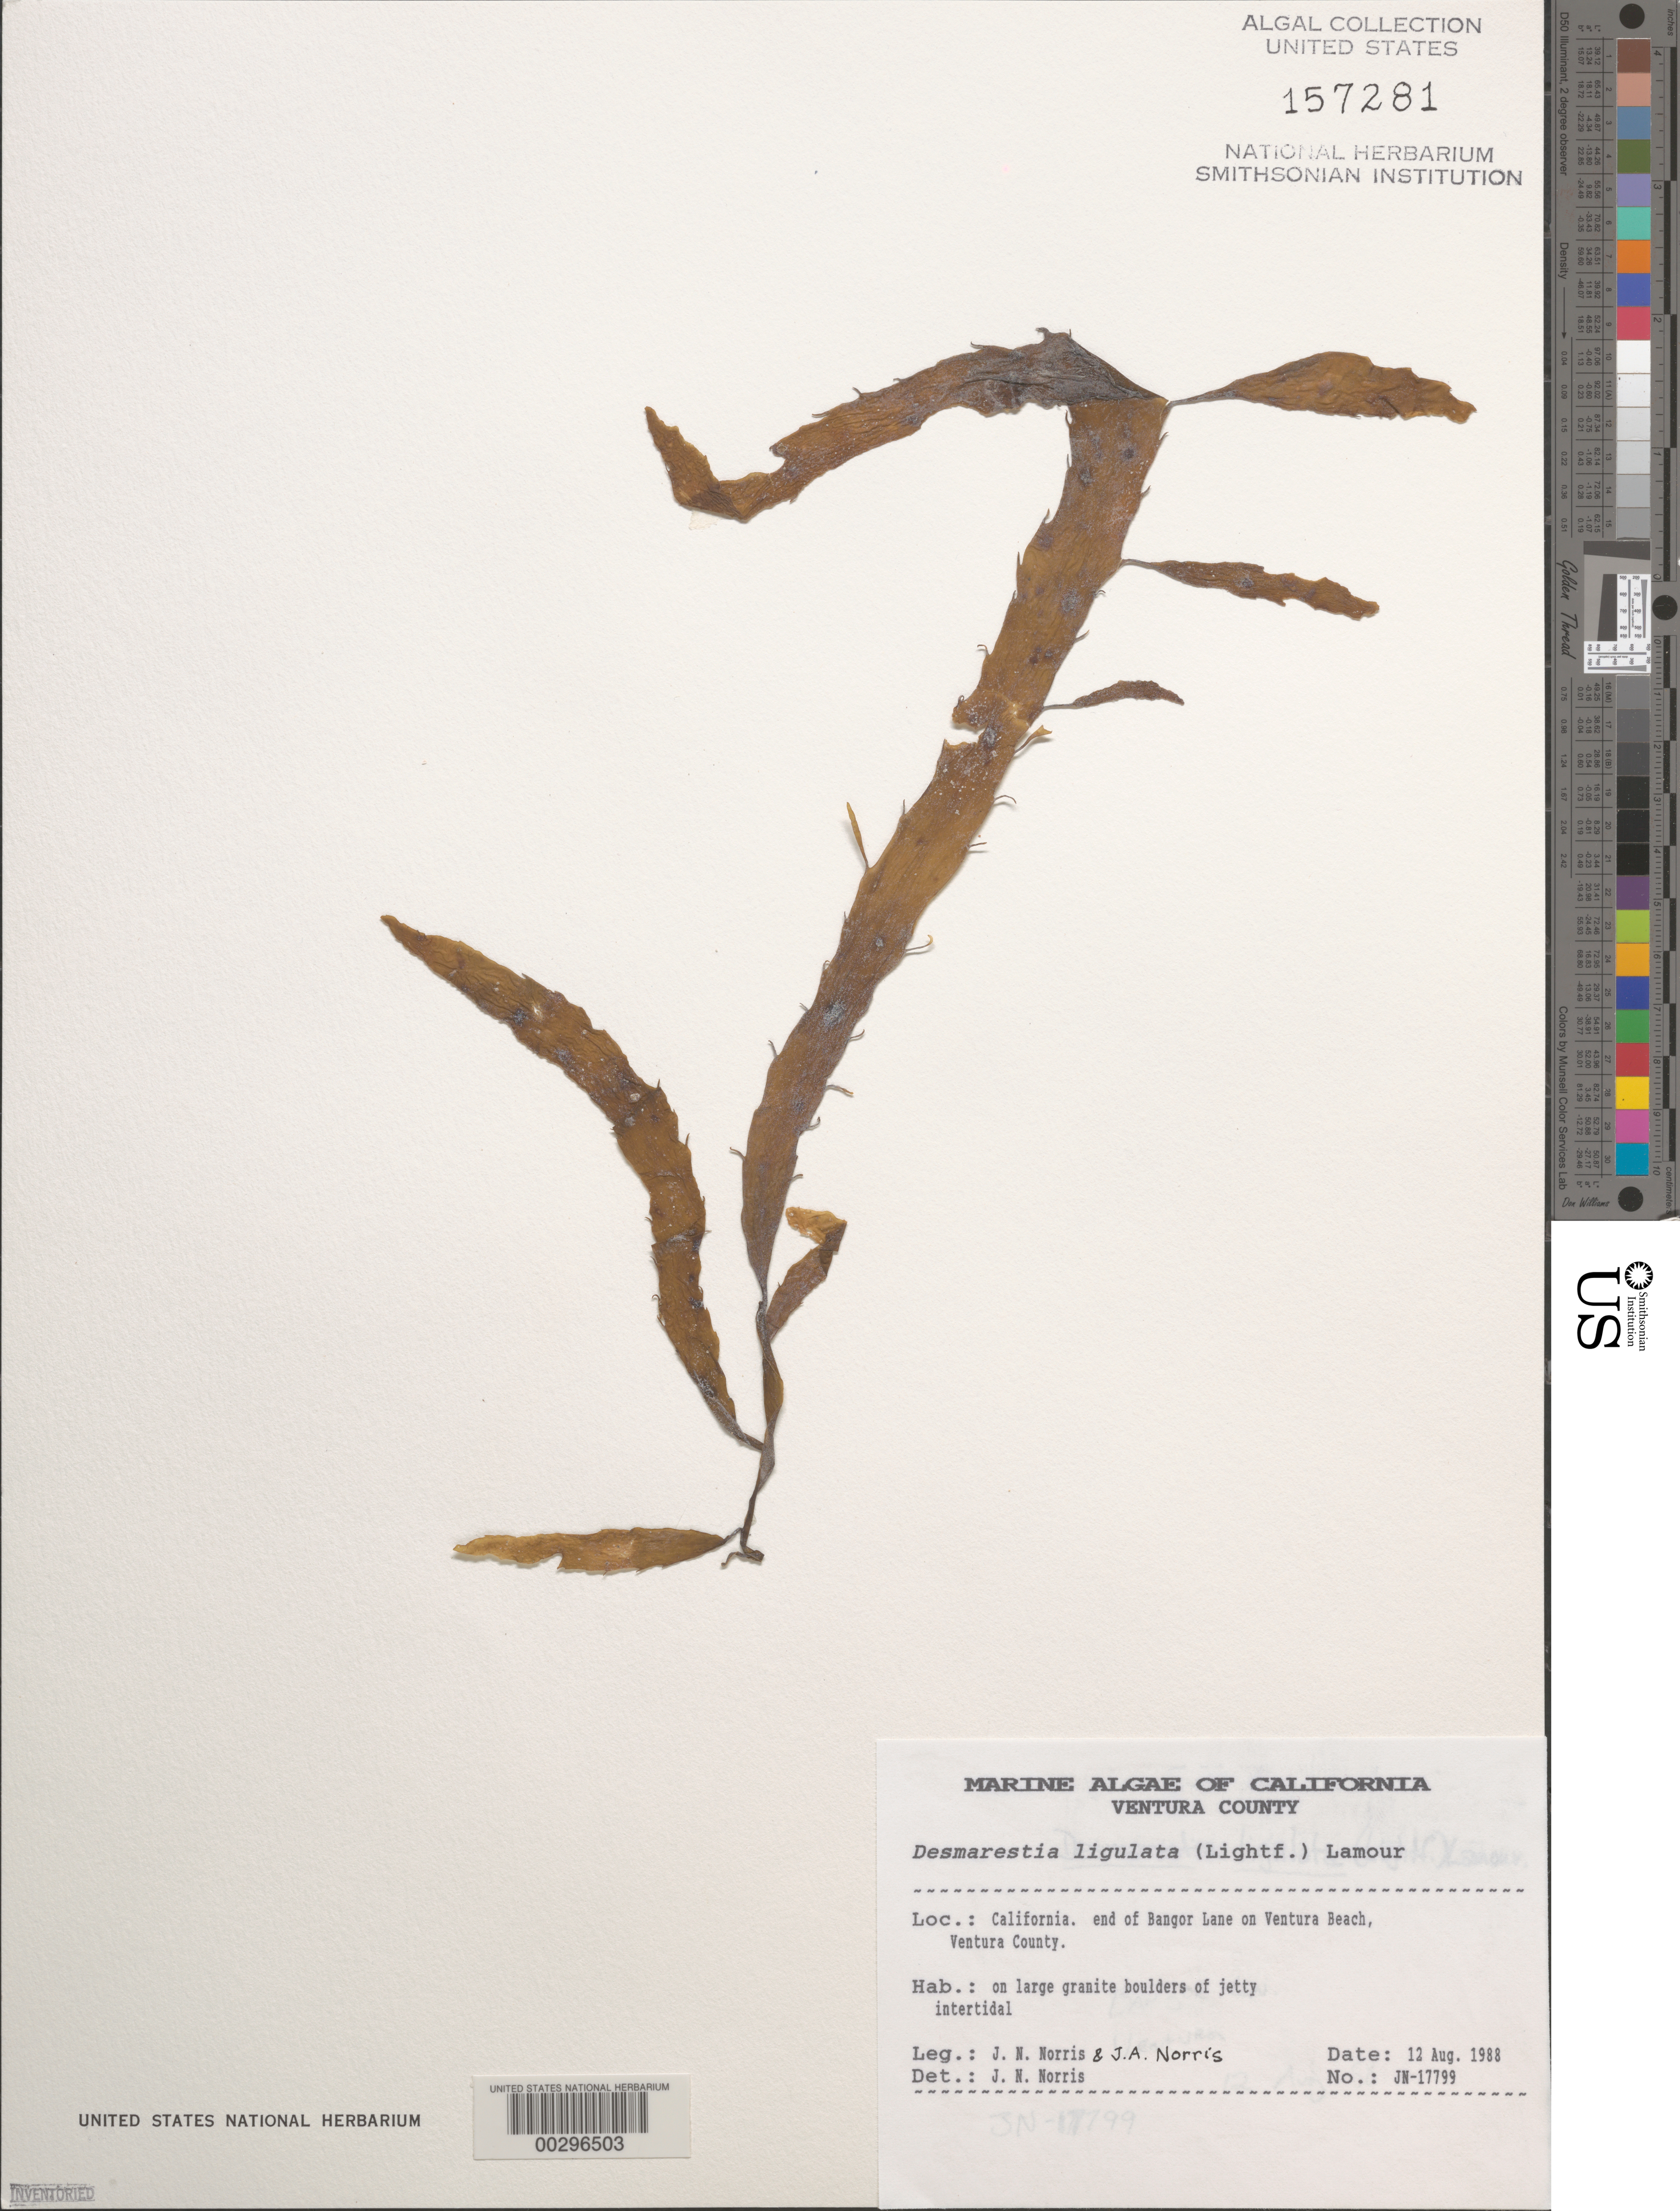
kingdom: Chromista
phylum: Ochrophyta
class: Phaeophyceae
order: Desmarestiales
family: Desmarestiaceae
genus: Desmarestia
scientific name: Desmarestia ligulata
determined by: Norris, James N.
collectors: J. N. Norris & J. A. Norris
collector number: JN-17799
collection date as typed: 12 Aug 1988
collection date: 1988-08-12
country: United States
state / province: California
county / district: Ventura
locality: Ventura Beach, end of Bangor Lane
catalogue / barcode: US 157281